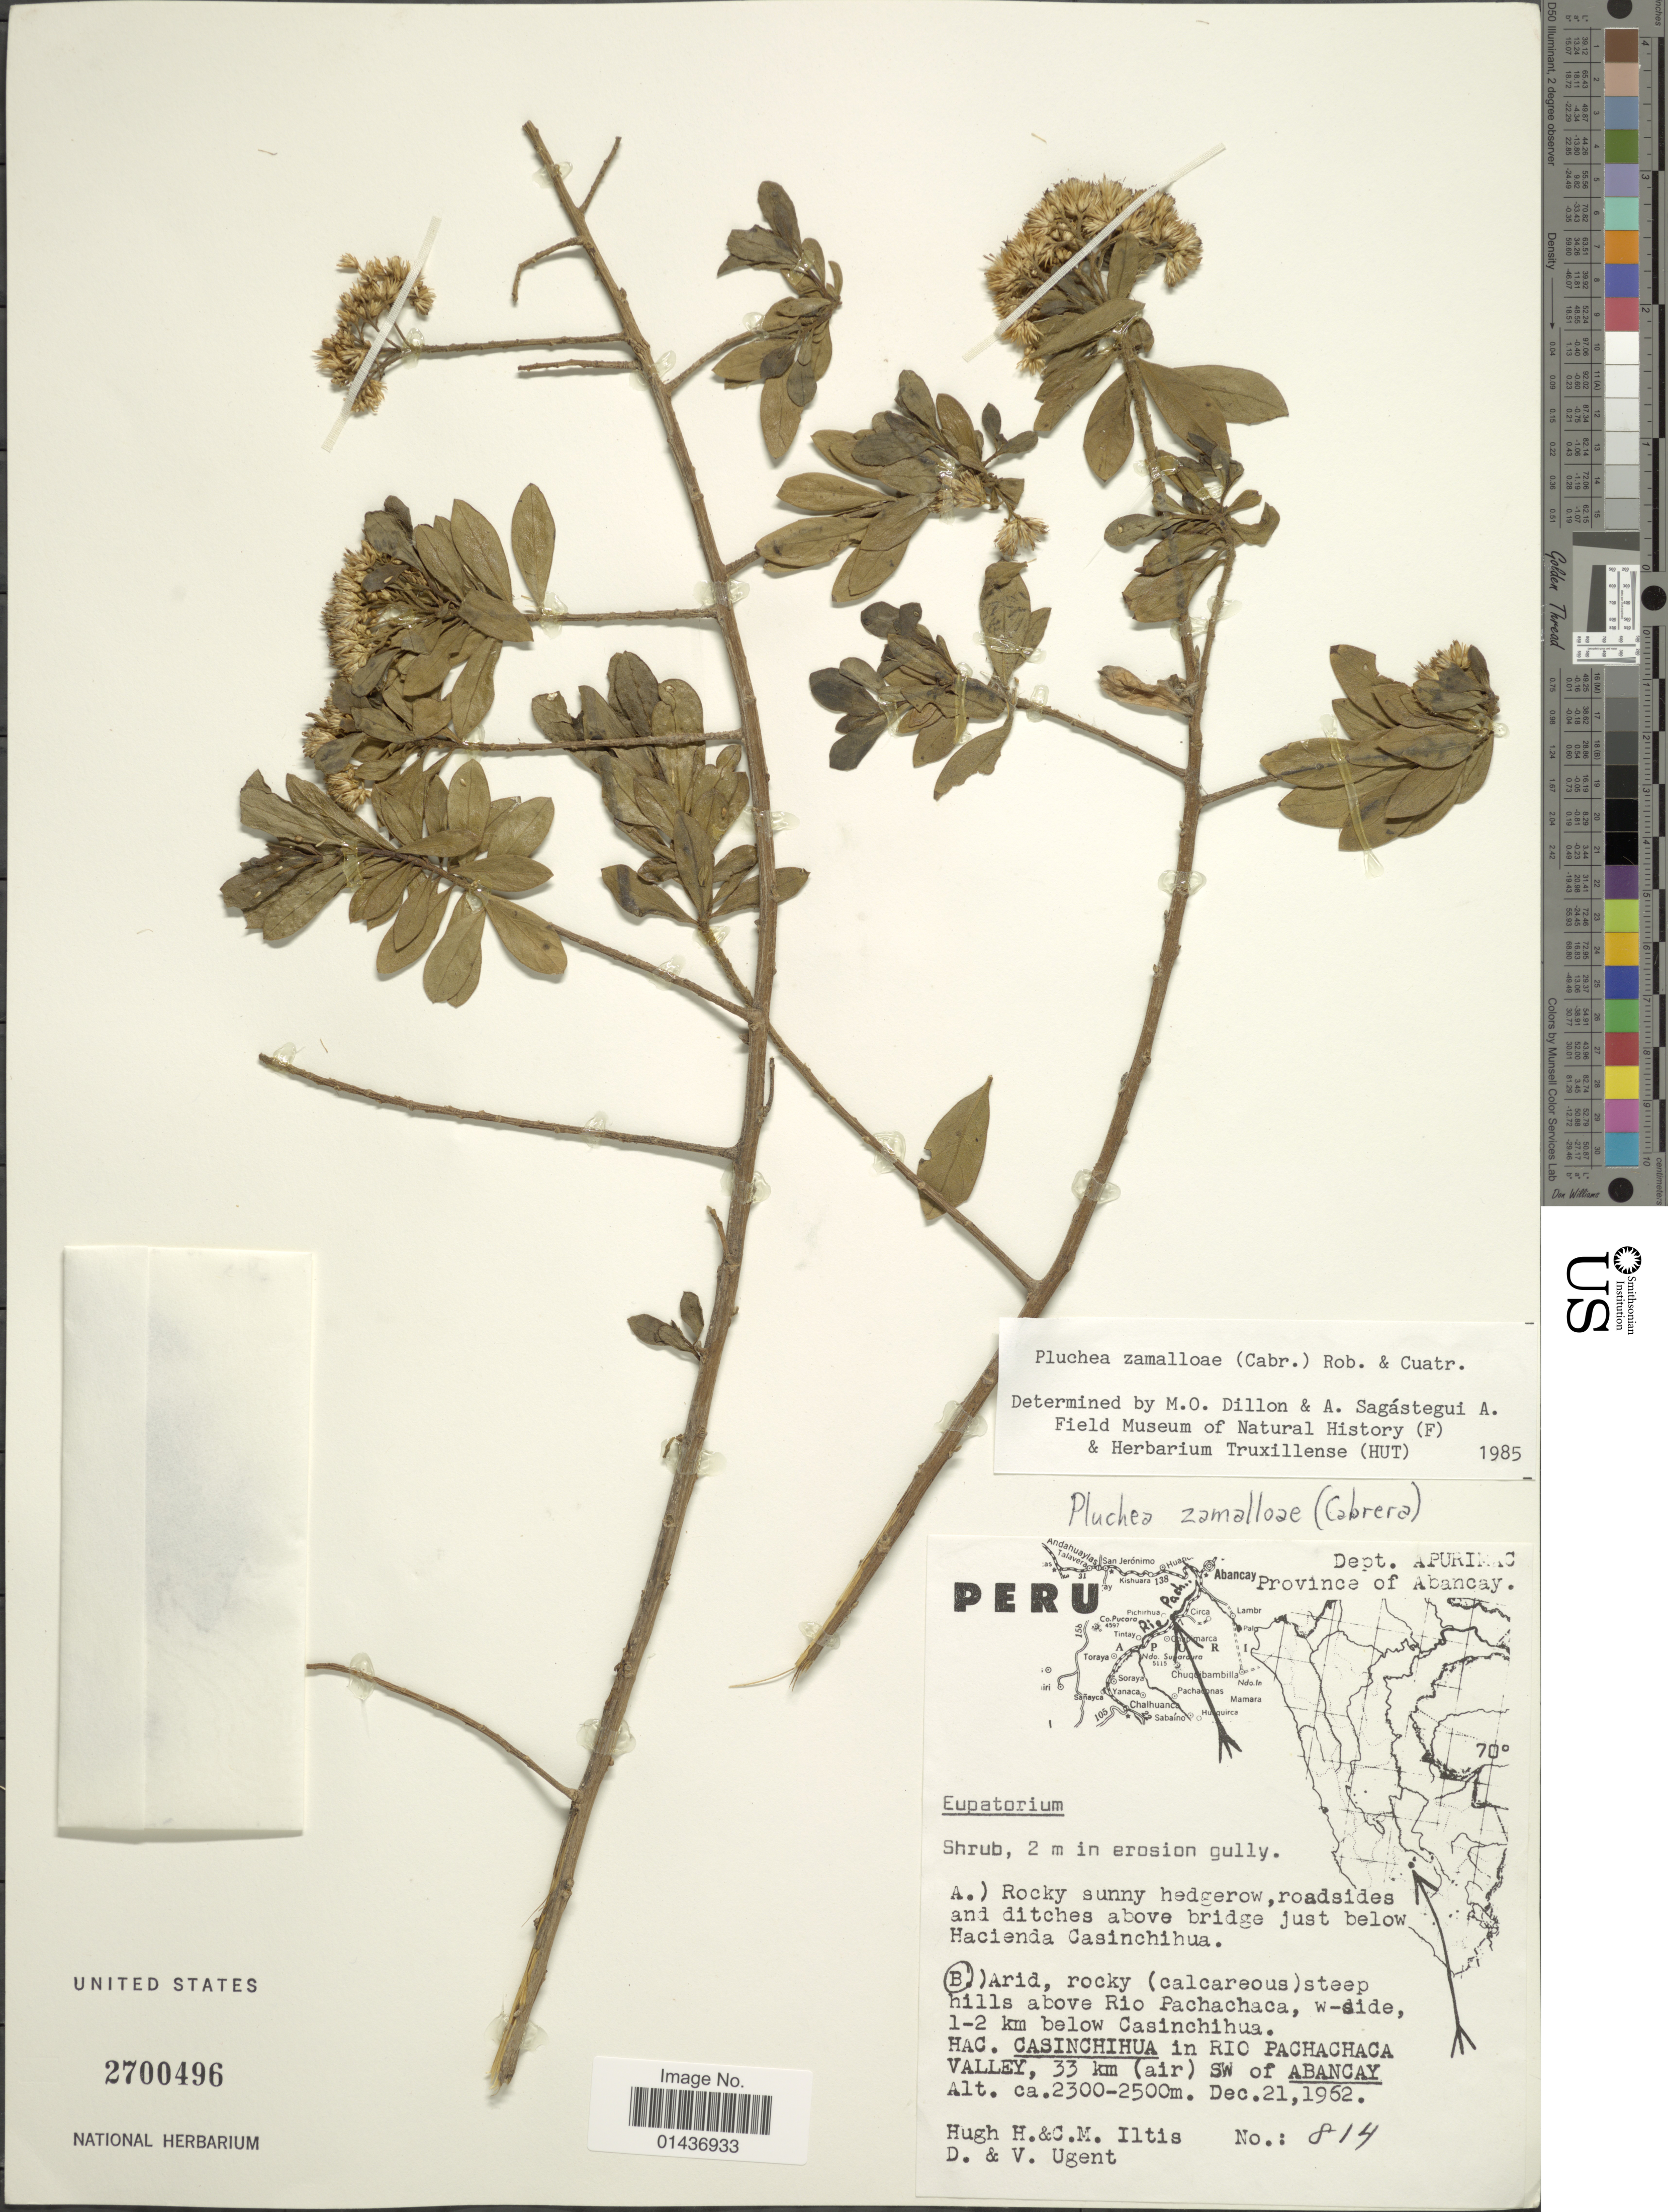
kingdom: Plantae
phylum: Tracheophyta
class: Magnoliopsida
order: Asterales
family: Asteraceae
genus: Pluchea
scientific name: Pluchea zamalloae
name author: (Cabrera) H. Rob. & Cuatrec.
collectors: H. H. Iltis, C. M Iltis, D. Ugent & V. Ugent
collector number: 814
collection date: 1962-12-21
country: Peru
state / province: Apurímac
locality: Dept. Apurimac, Province of Abancay, steep hills above Rio Pachachaca, w-side, 1-2 km below Casinchihua, Hac. Casinchihua in Rio Pachachaca Valley, 33 km (air) SW of Abancay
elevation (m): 2300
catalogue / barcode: US 2700496